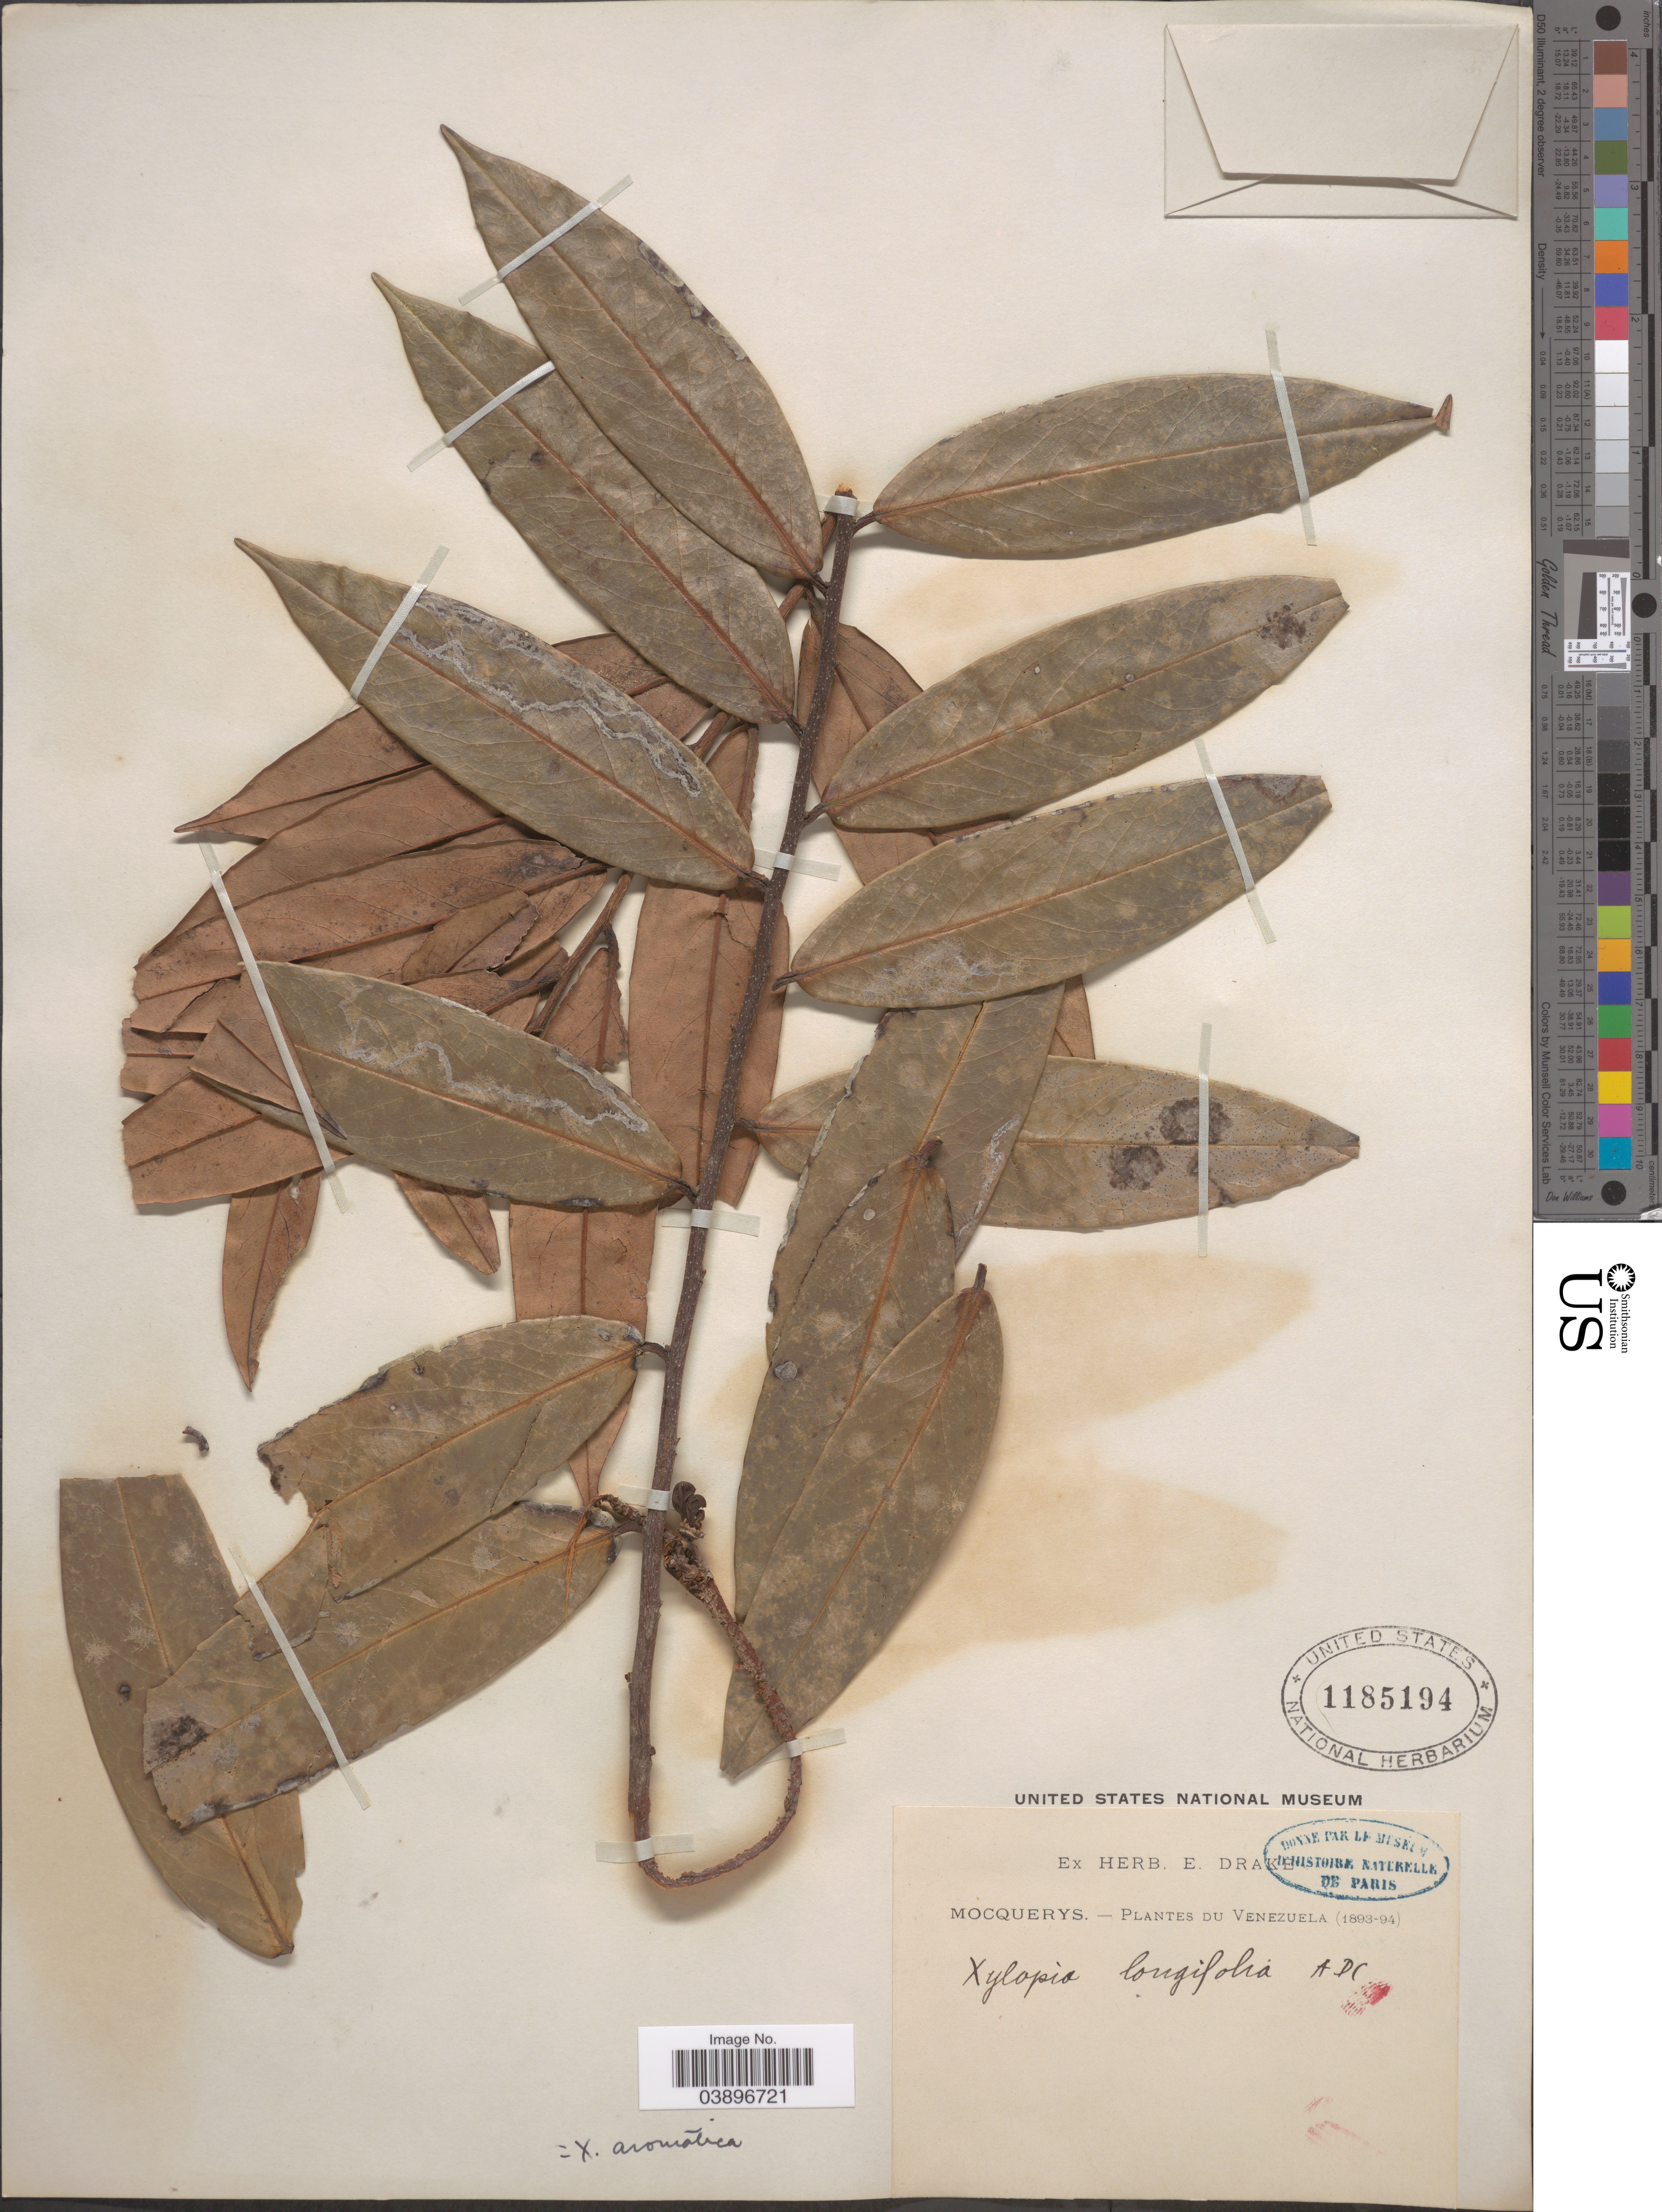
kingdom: Plantae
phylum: Tracheophyta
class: Magnoliopsida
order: Magnoliales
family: Annonaceae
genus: Xylopia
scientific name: Xylopia aromatica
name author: (Lam.) Mart.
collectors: A. Mocquerys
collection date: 1893/1894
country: Venezuela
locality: S.L.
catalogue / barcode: US 1185194